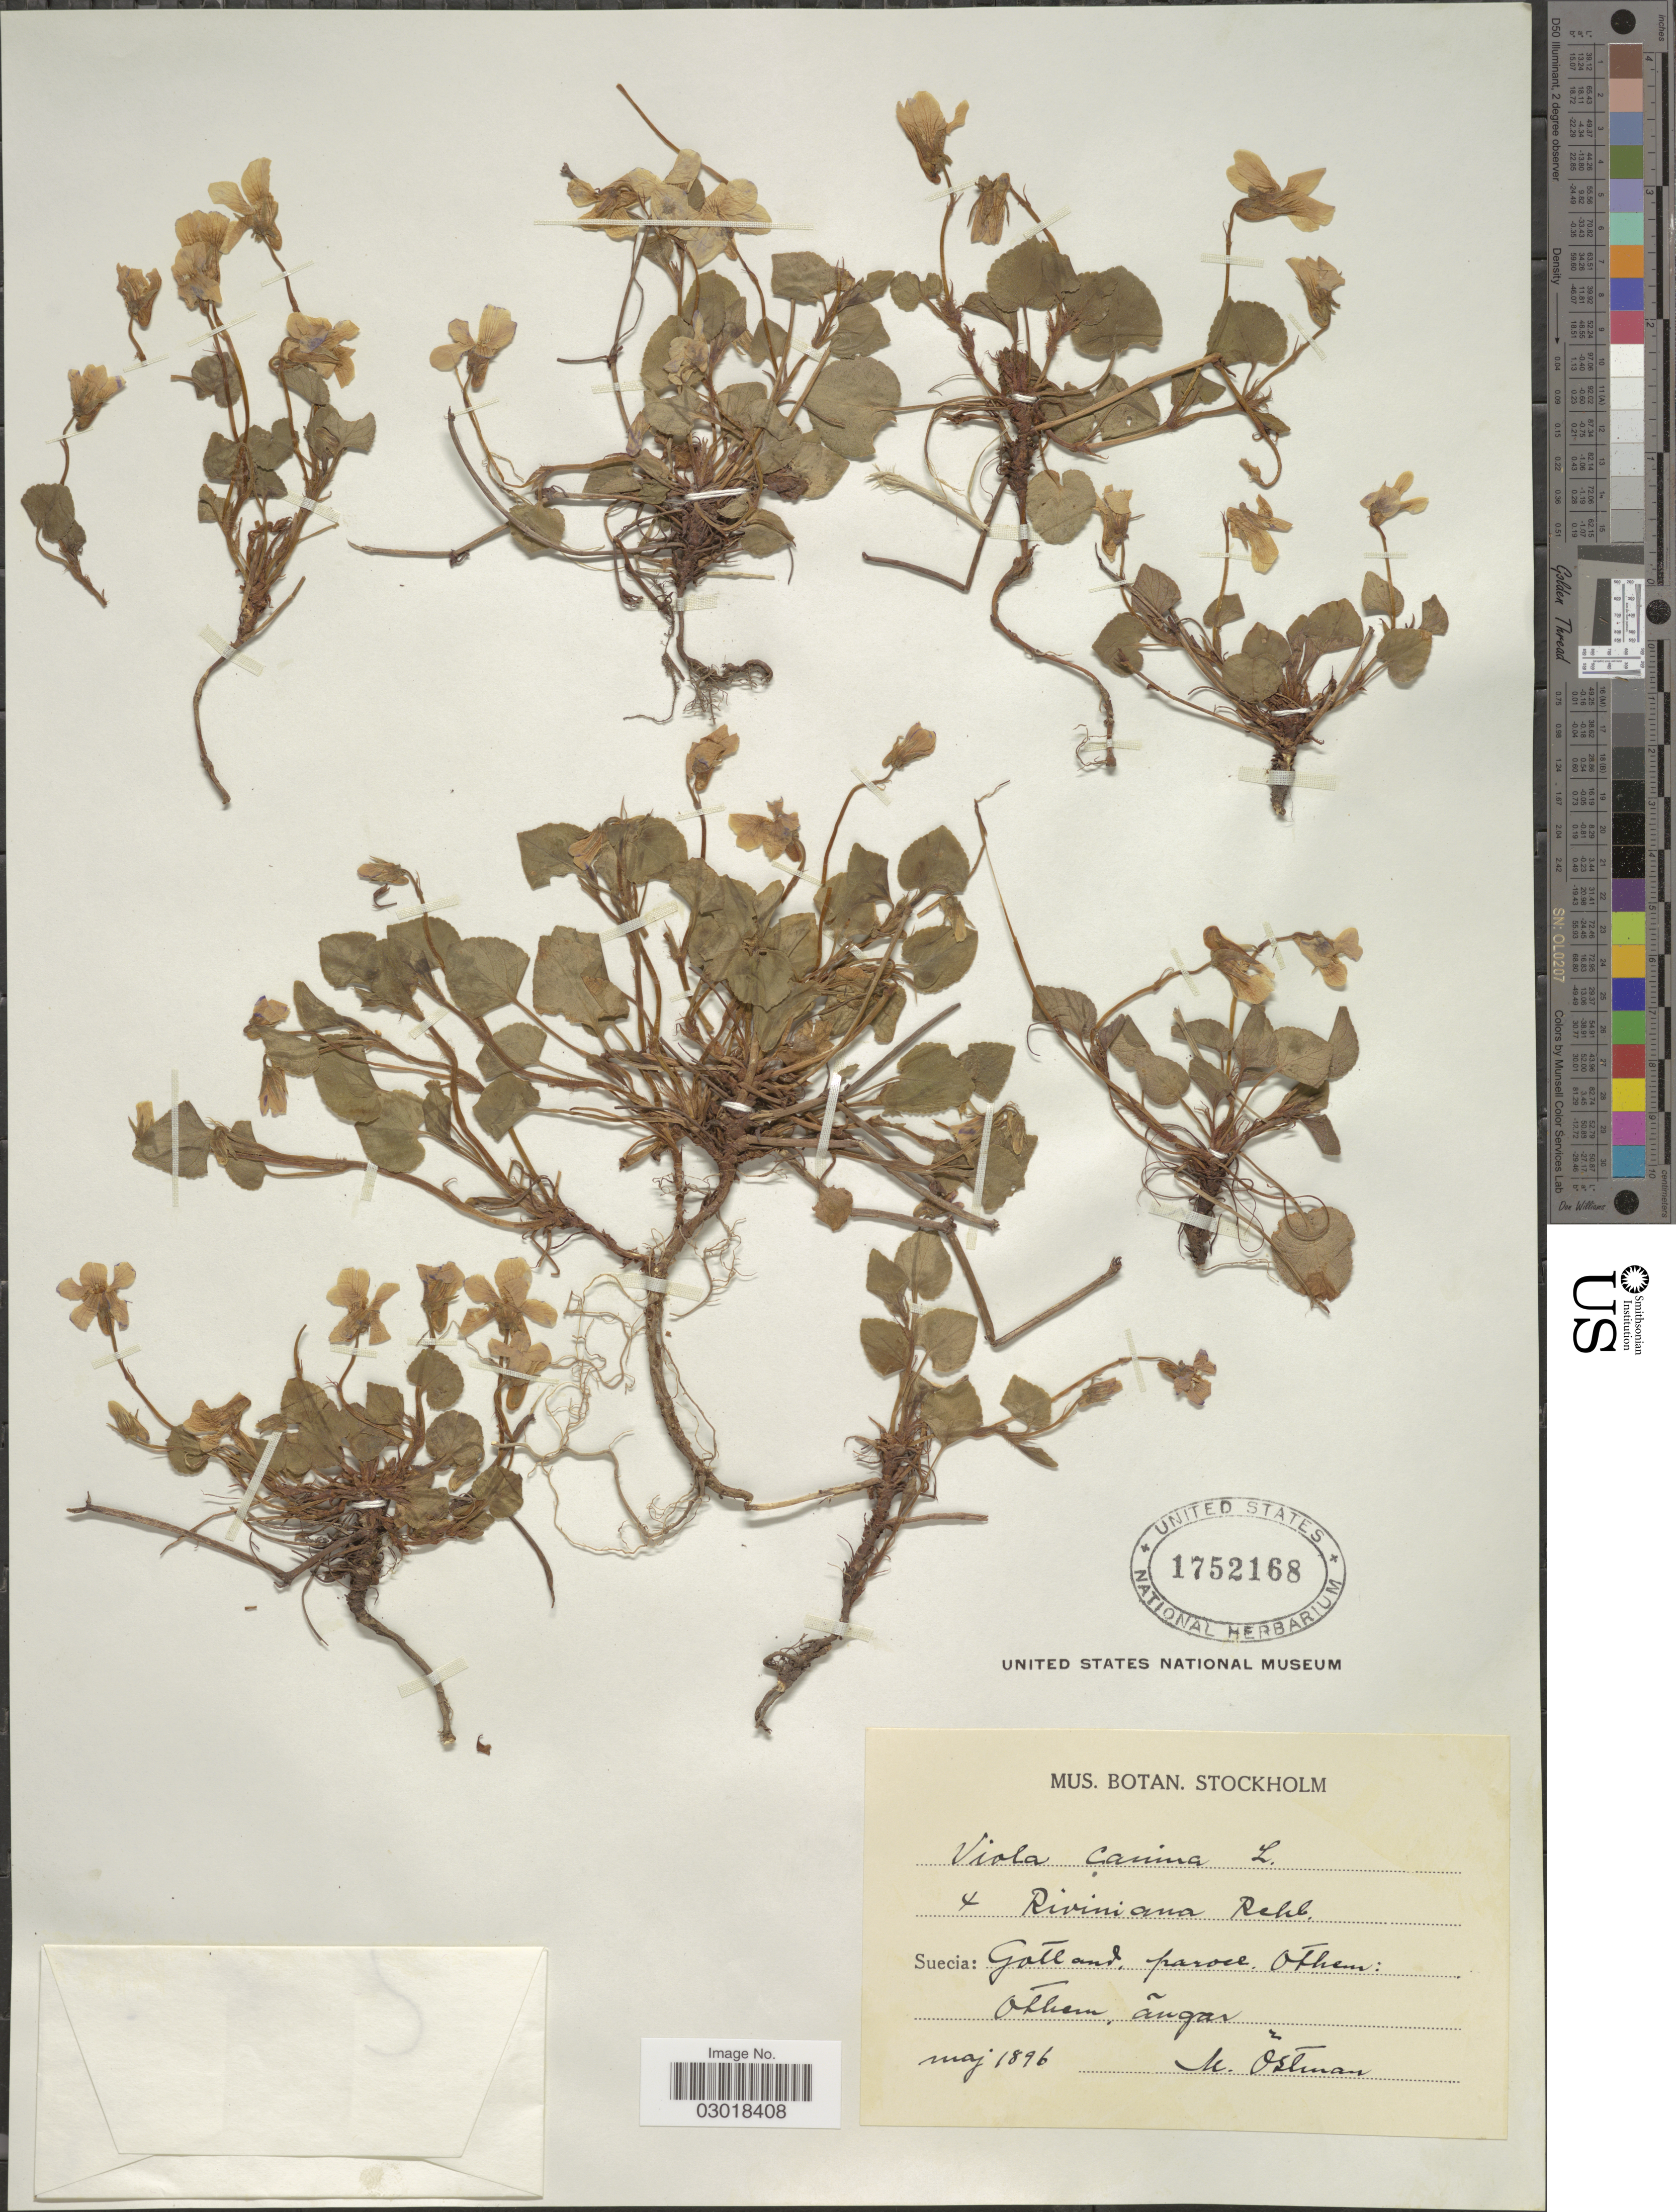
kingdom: Plantae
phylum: Tracheophyta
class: Magnoliopsida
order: Malpighiales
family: Violaceae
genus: Viola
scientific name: Viola canina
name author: L.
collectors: M. Östman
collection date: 1896-05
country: Sweden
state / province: Gotland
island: Gotland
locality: Gotland, paroce Othem: Othem, ängar.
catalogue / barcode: US 1752168